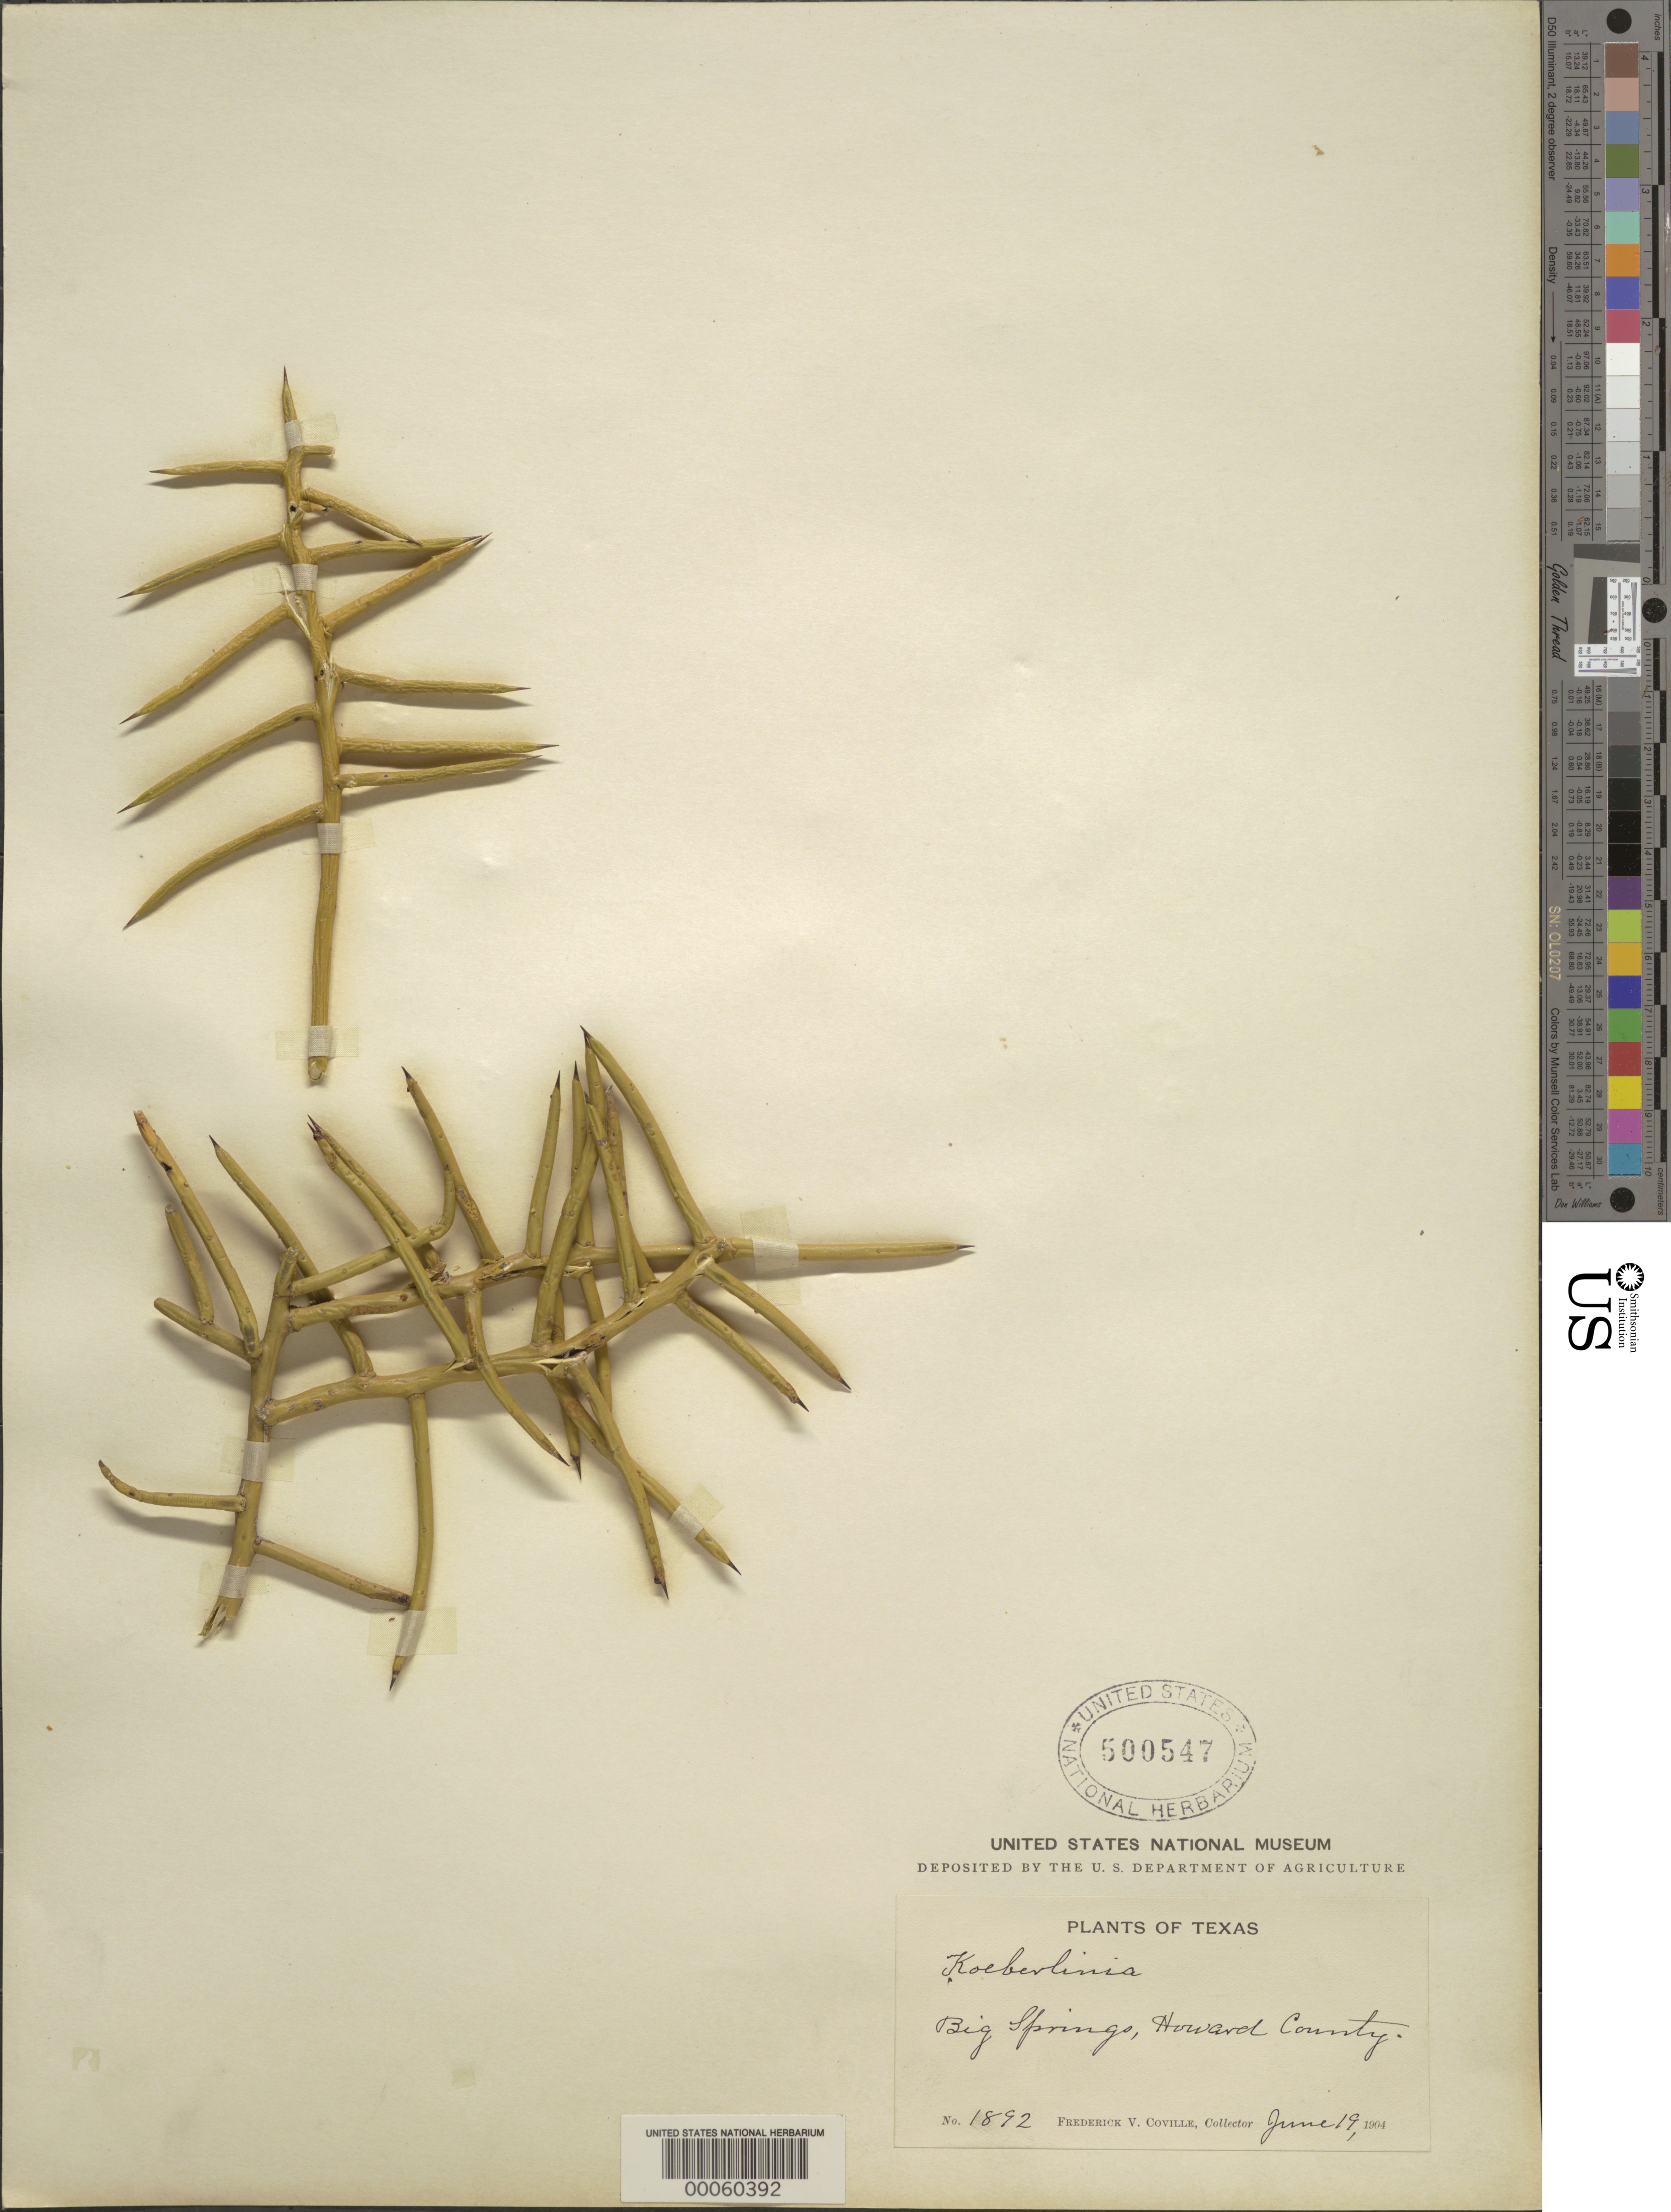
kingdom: Plantae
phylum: Tracheophyta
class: Magnoliopsida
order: Brassicales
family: Koeberliniaceae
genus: Koeberlinia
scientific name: Koeberlinia spinosa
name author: Zucc.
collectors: F. V. Coville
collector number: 1892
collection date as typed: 19 Jun 1904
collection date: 1904-06-19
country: United States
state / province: Texas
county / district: Howard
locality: Big springs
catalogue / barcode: US 500547